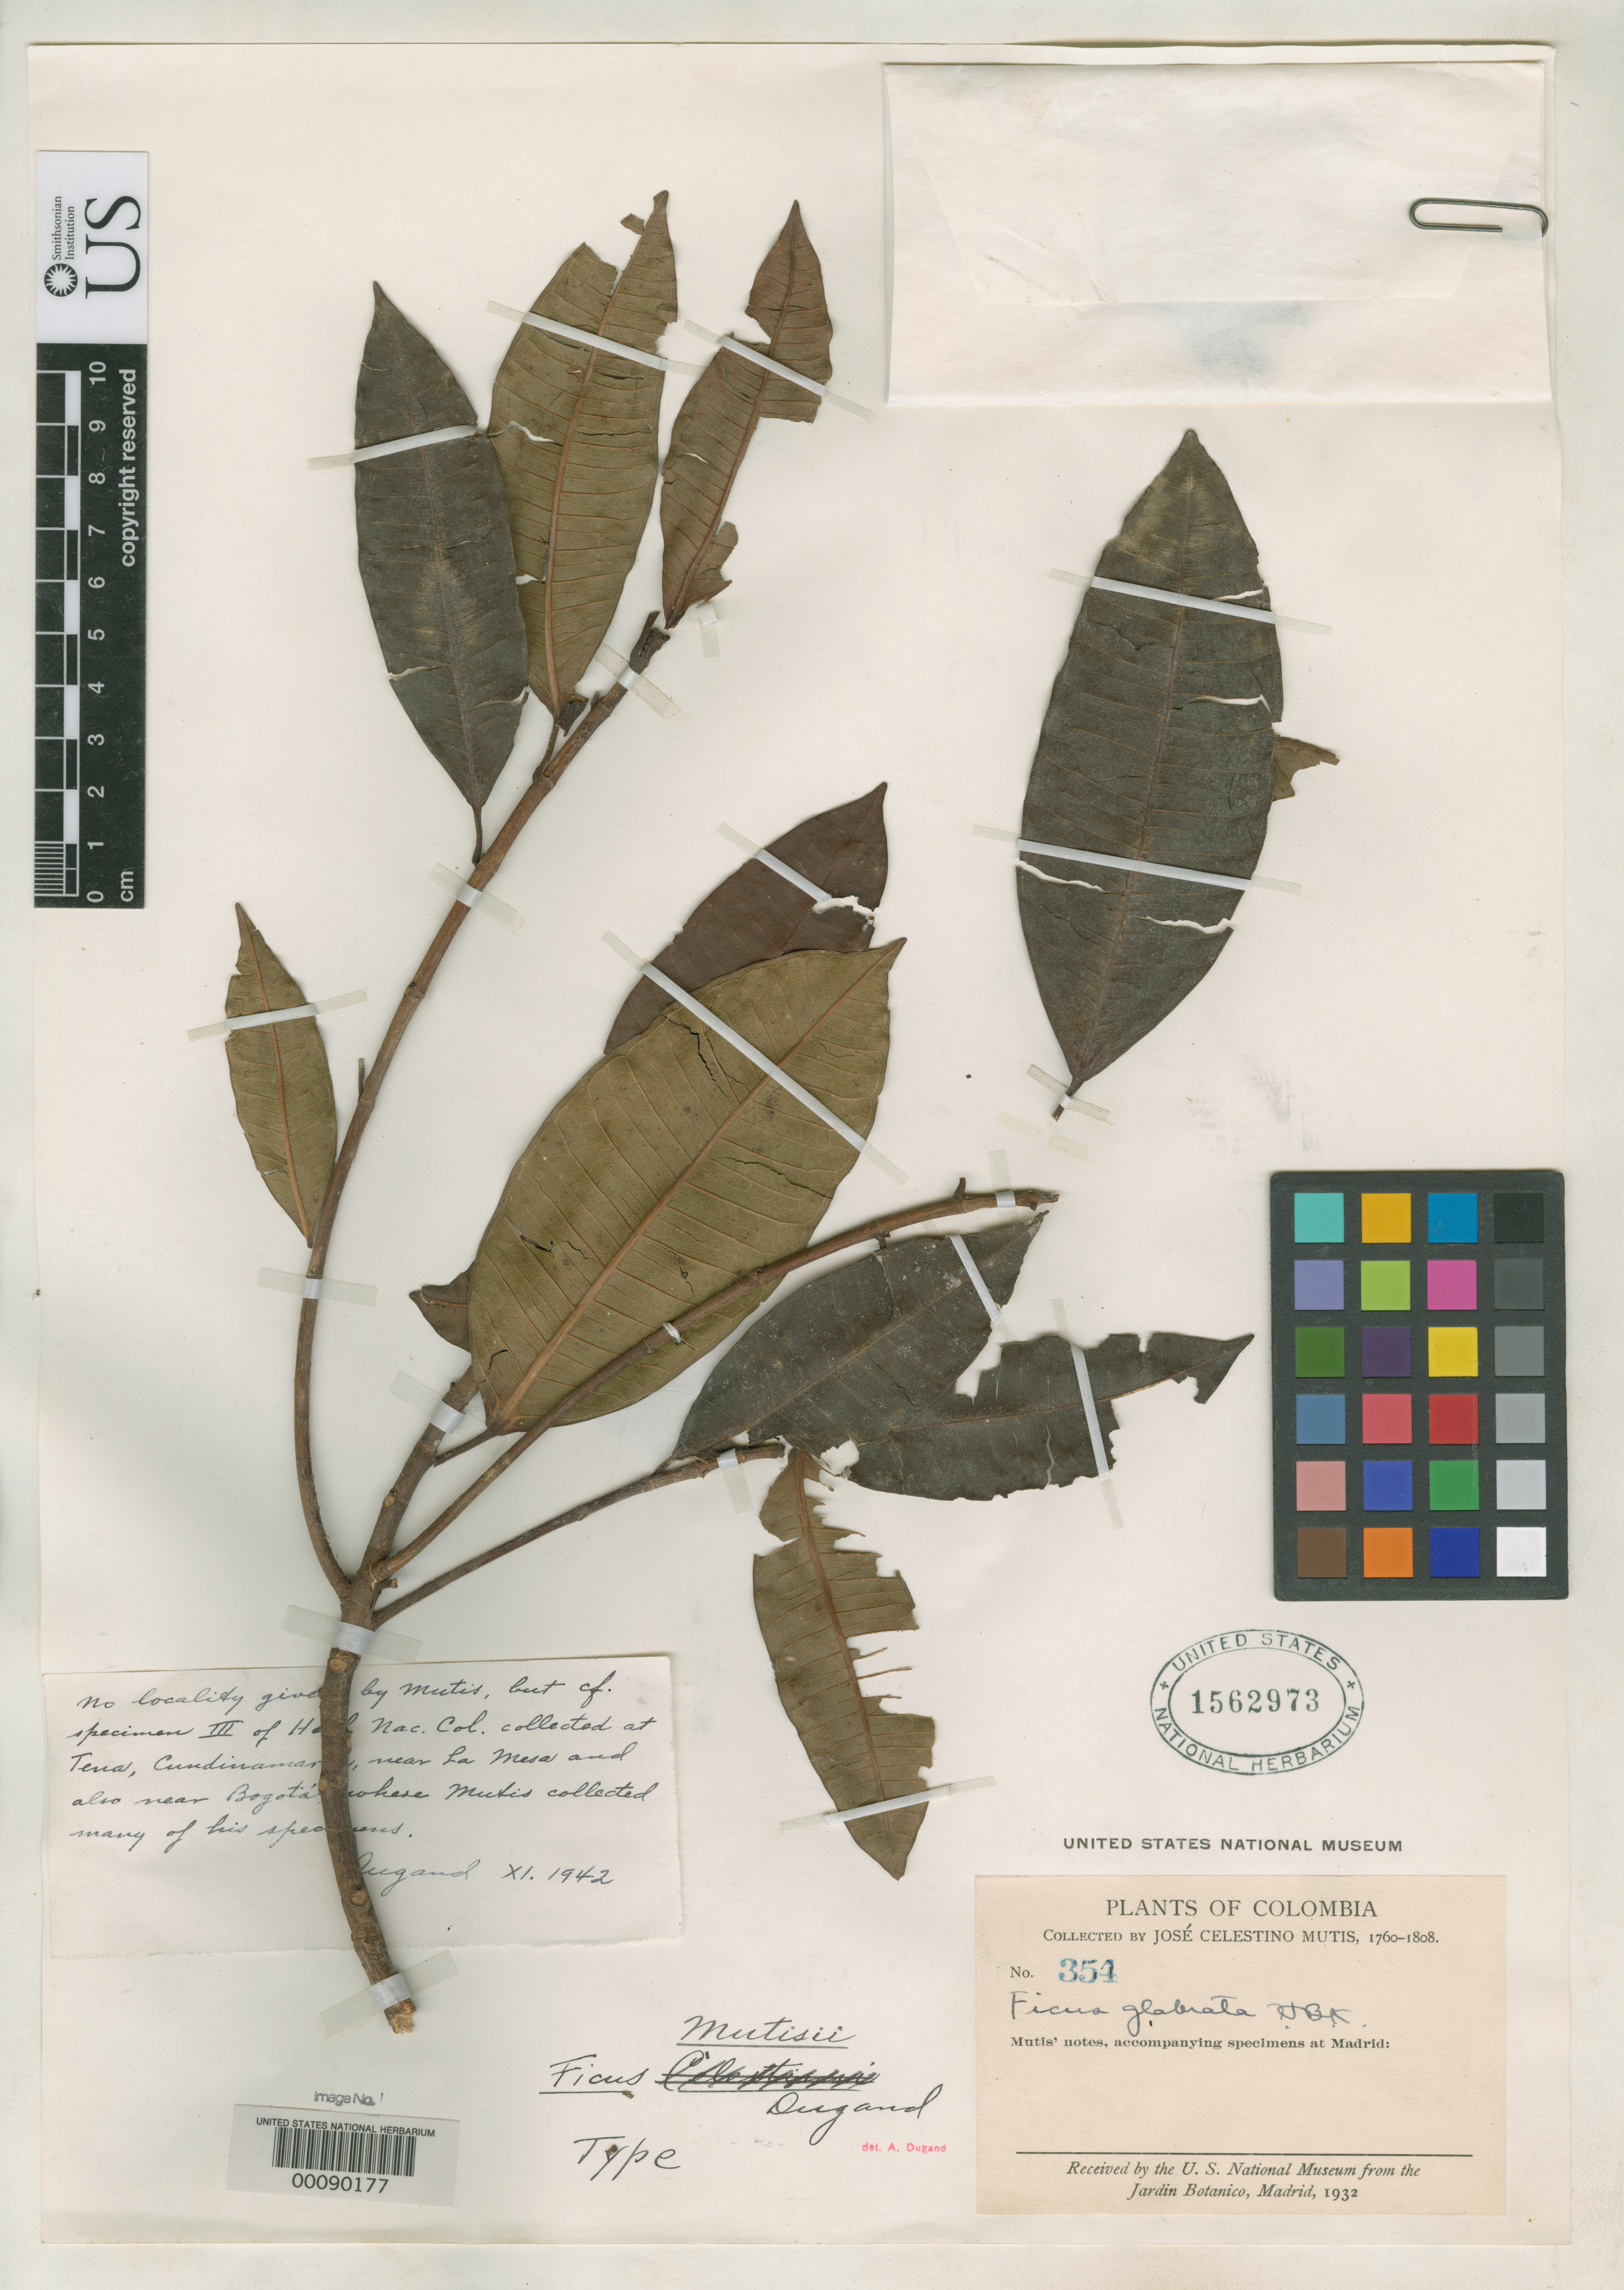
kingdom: Plantae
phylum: Tracheophyta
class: Magnoliopsida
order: Rosales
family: Moraceae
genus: Ficus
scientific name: Ficus mutisii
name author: Dugand G.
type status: Holotype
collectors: J. C. B. Mutis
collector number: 354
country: Colombia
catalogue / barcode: US 1562973